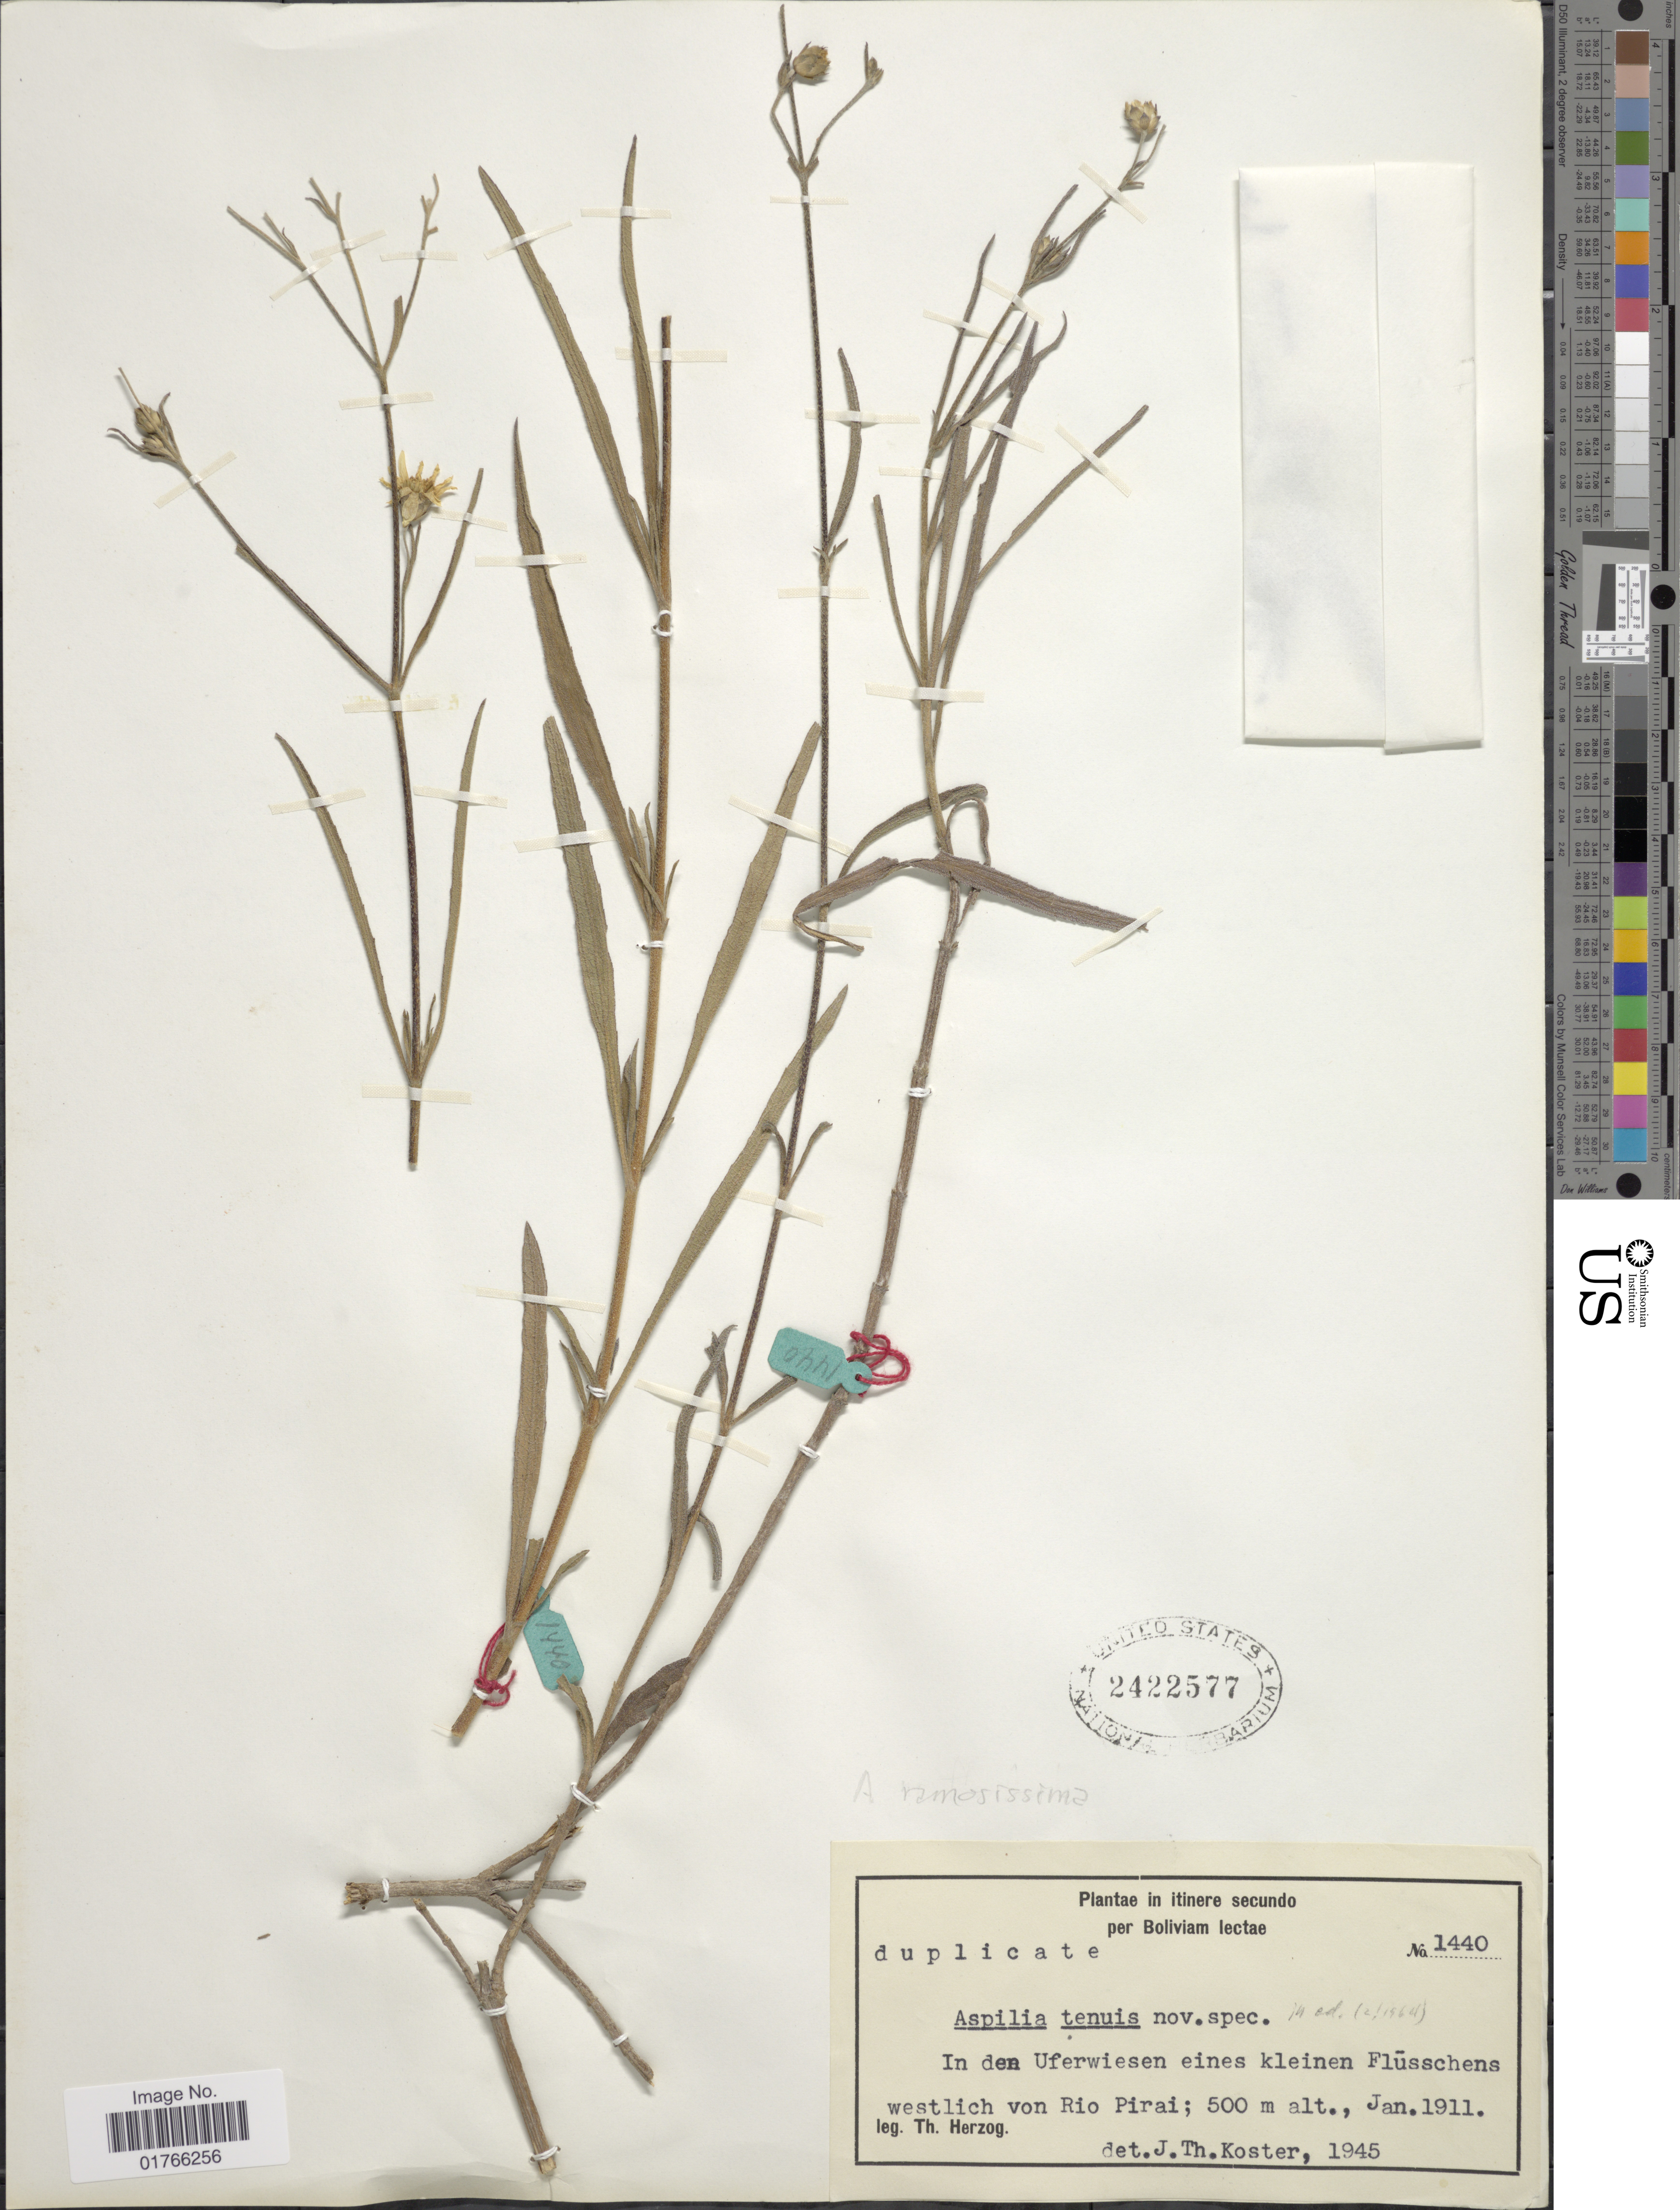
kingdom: Plantae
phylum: Tracheophyta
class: Magnoliopsida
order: Asterales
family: Asteraceae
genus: Elaphandra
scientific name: Elaphandra ramosissima ined.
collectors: T. K. J. Herzog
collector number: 1440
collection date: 1911-01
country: Bolivia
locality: In den Uferwiesen eines kleinen Flusschens westlich von Rio Pirai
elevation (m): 500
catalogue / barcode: US 2422577